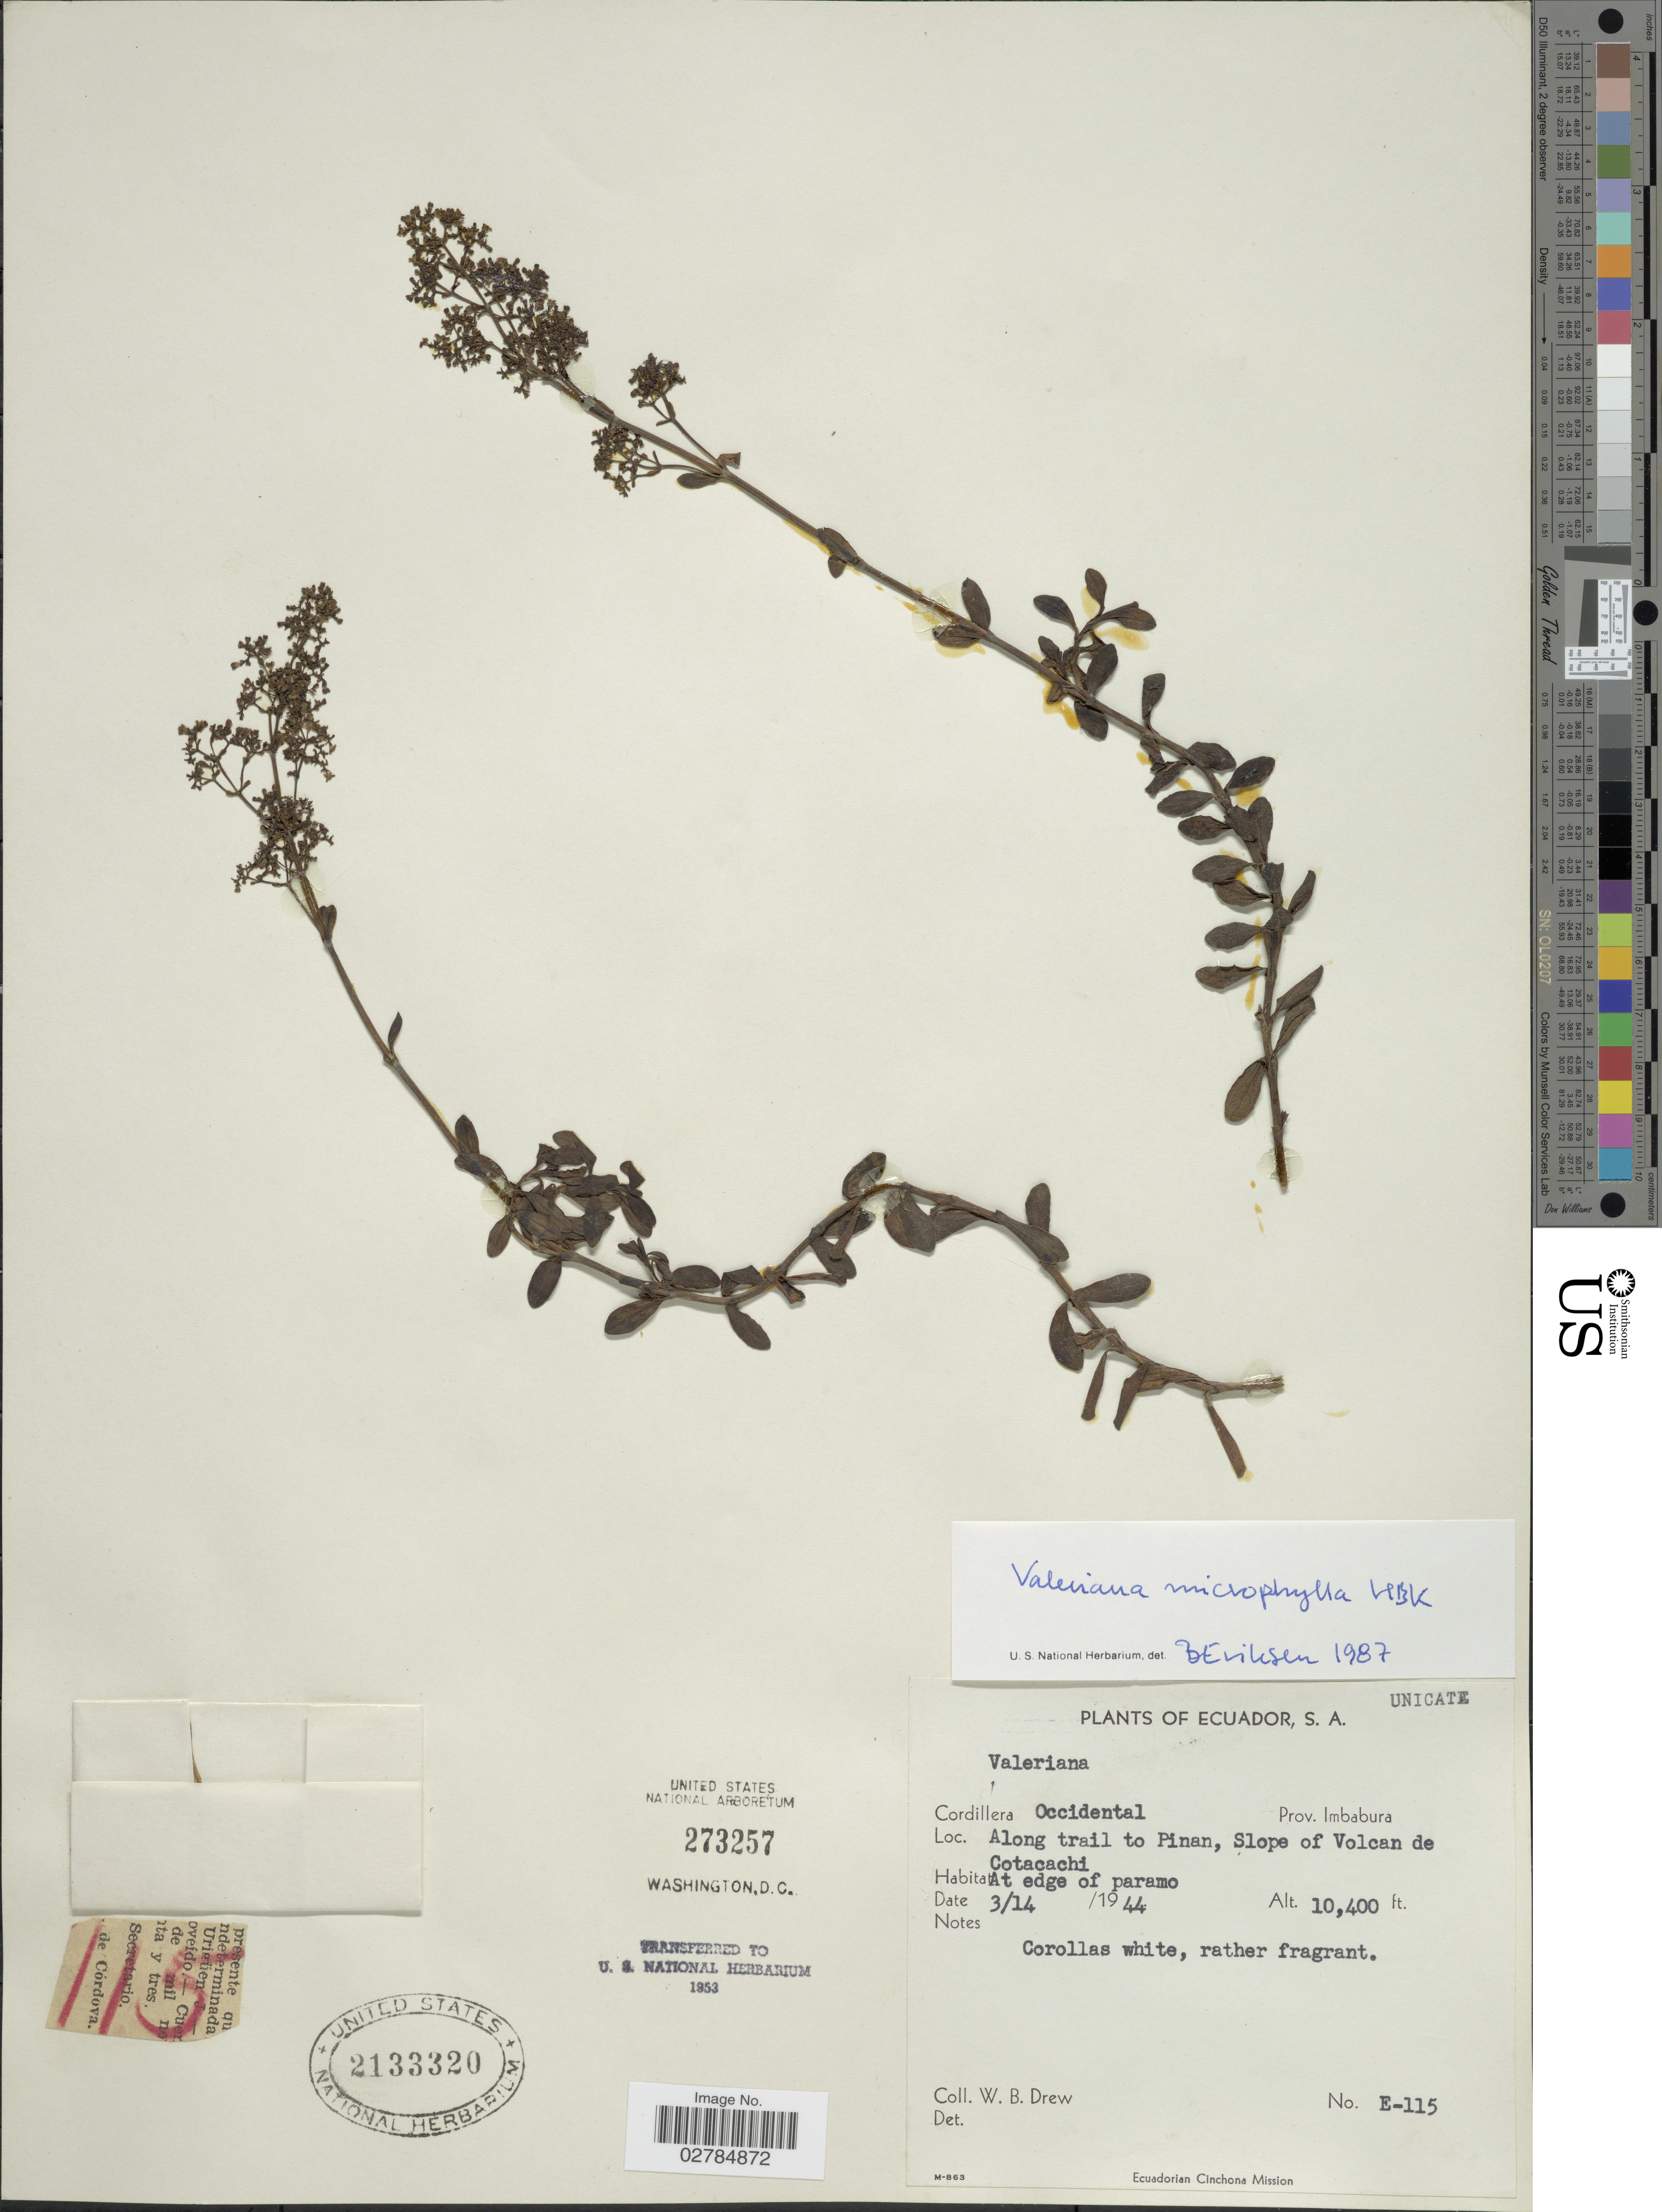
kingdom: Plantae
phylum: Tracheophyta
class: Magnoliopsida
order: Dipsacales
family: Caprifoliaceae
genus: Valeriana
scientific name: Valeriana microphylla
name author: Kunth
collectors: W. B. Drew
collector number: E-115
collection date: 1944-03-14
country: Ecuador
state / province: Imbabura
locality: Cordillera Occidental. Along trail to Pinan, Slope of Volcan de Cotacachi.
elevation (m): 3170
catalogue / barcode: US 2133320